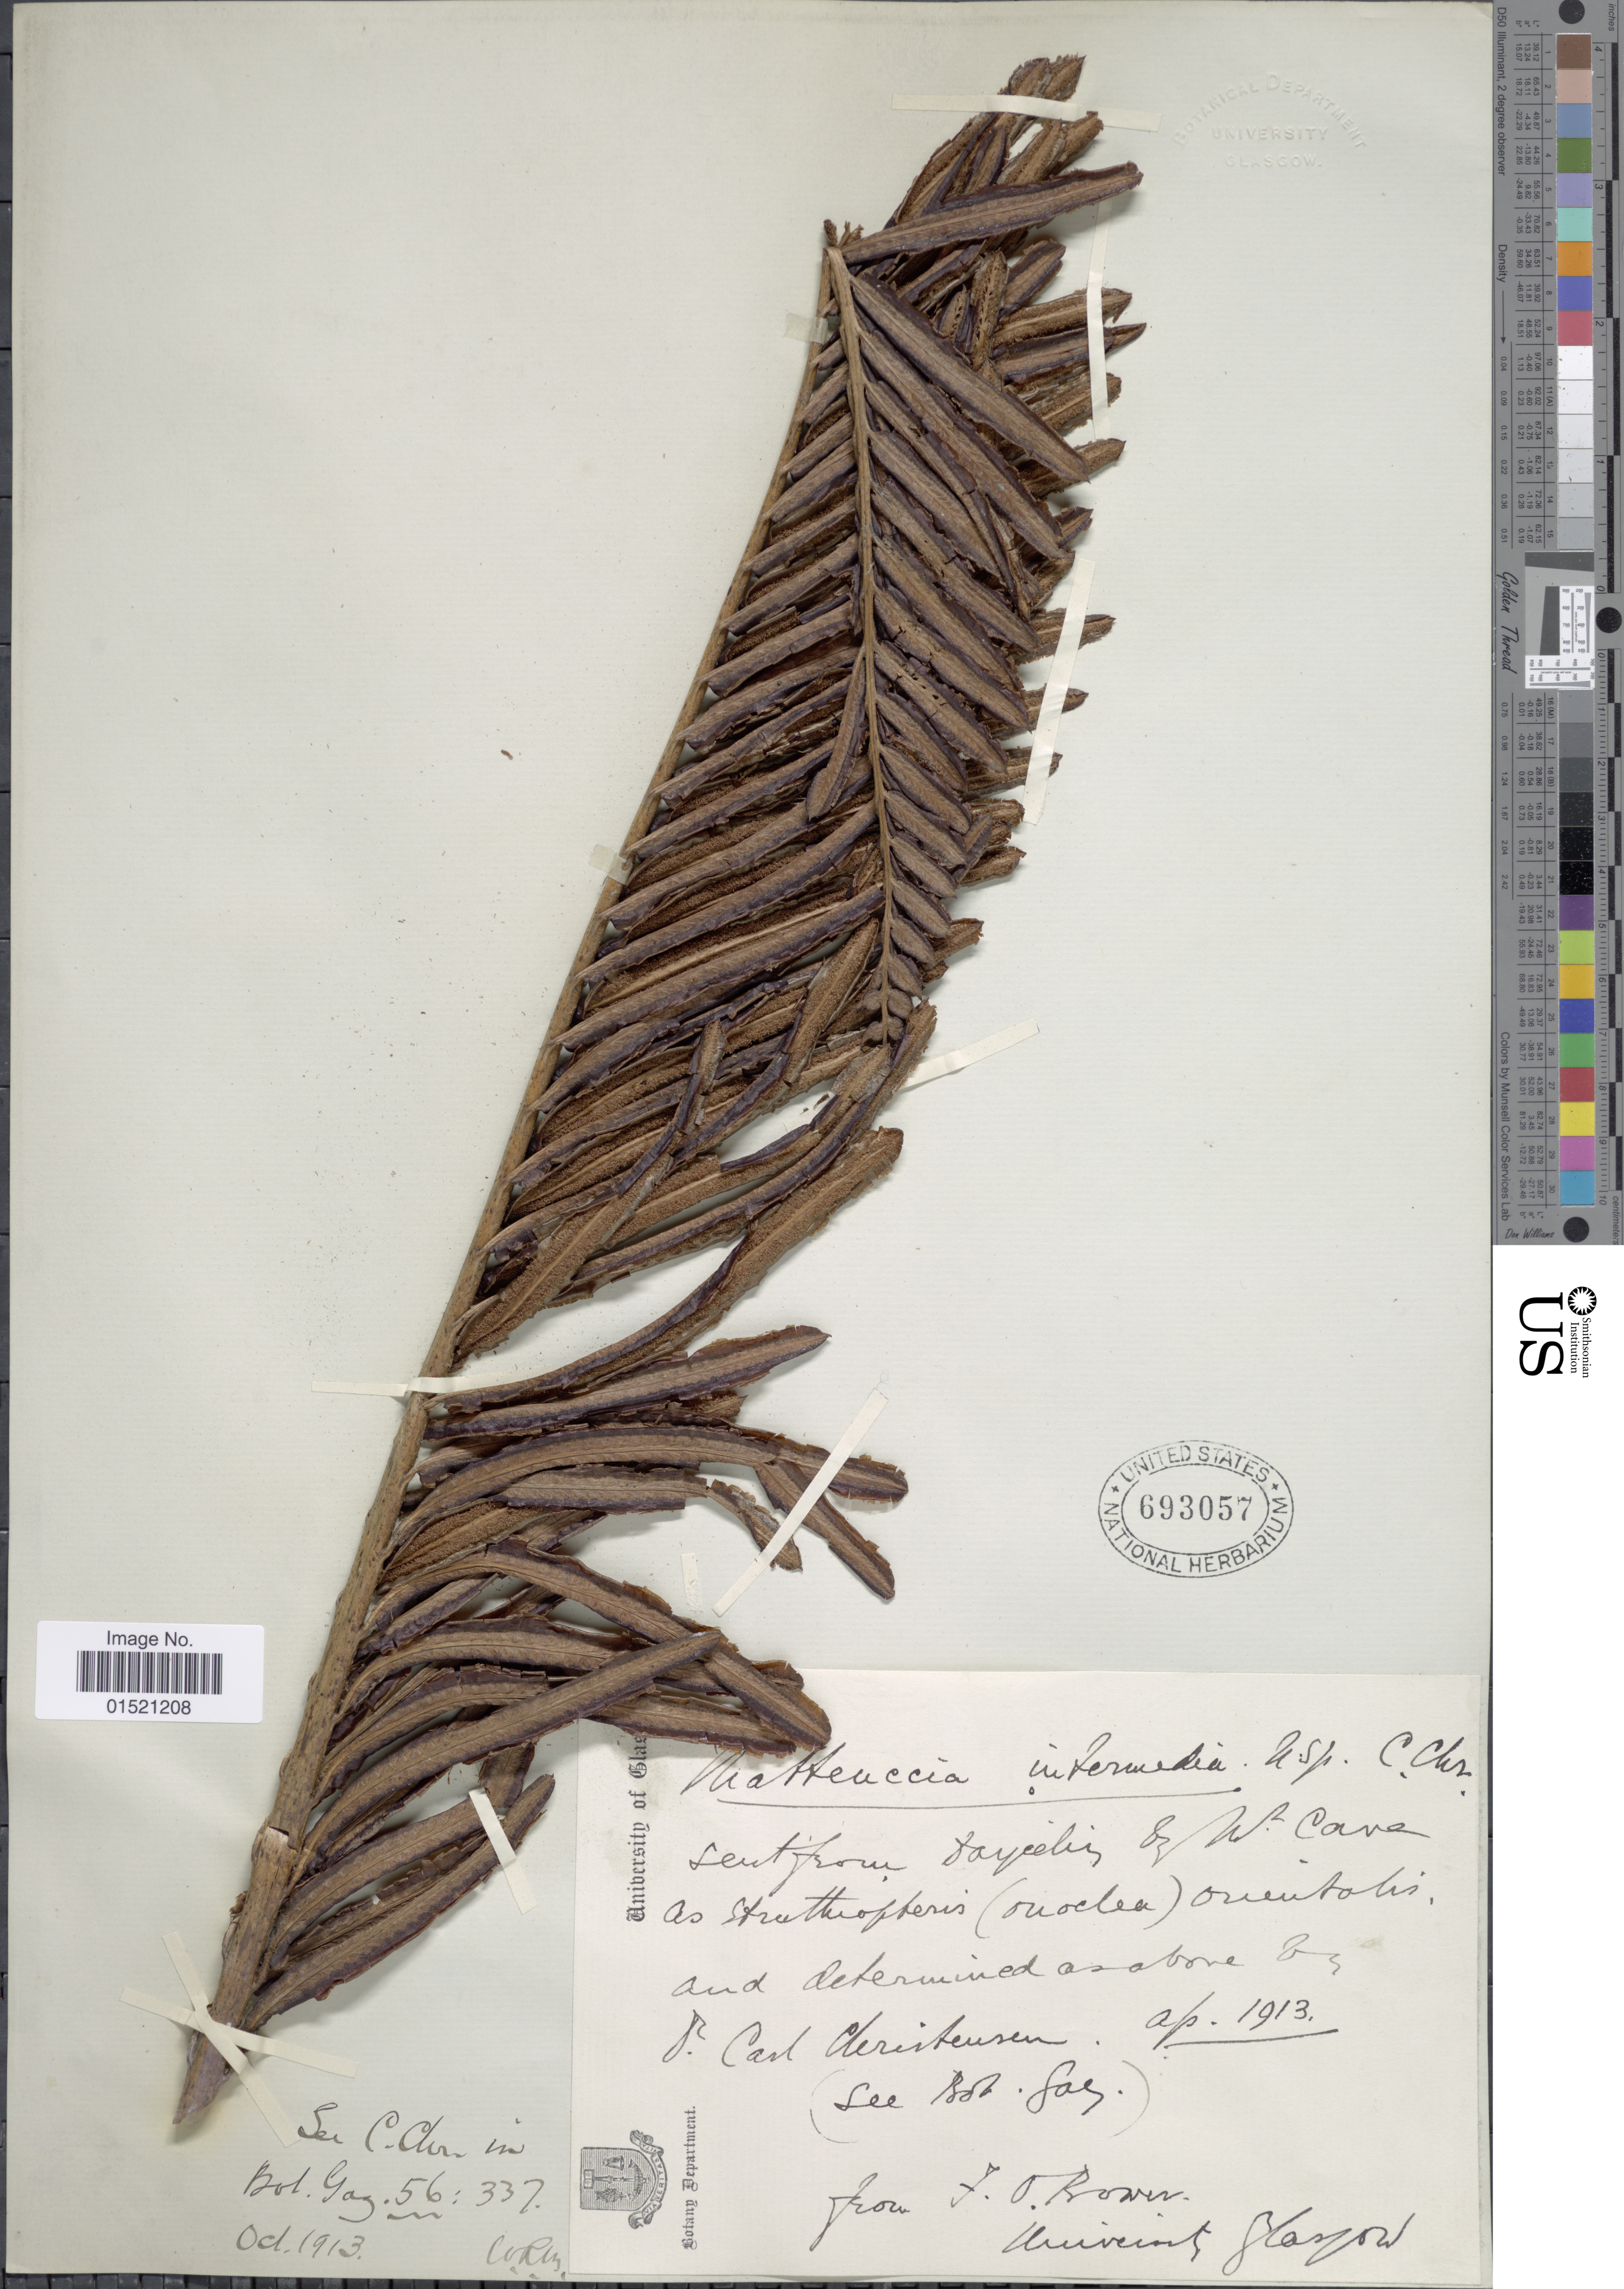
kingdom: Plantae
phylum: Tracheophyta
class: Polypodiopsida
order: Polypodiales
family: Onocleaceae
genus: Pentarhizidium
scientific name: Pentarhizidium intermedium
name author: (C. Chr.) Hayata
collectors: C. F. A. Christensen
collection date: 1913-04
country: India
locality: Sent from Darjeeling of Mt Cave [illegible text] orientalis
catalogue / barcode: US 693057